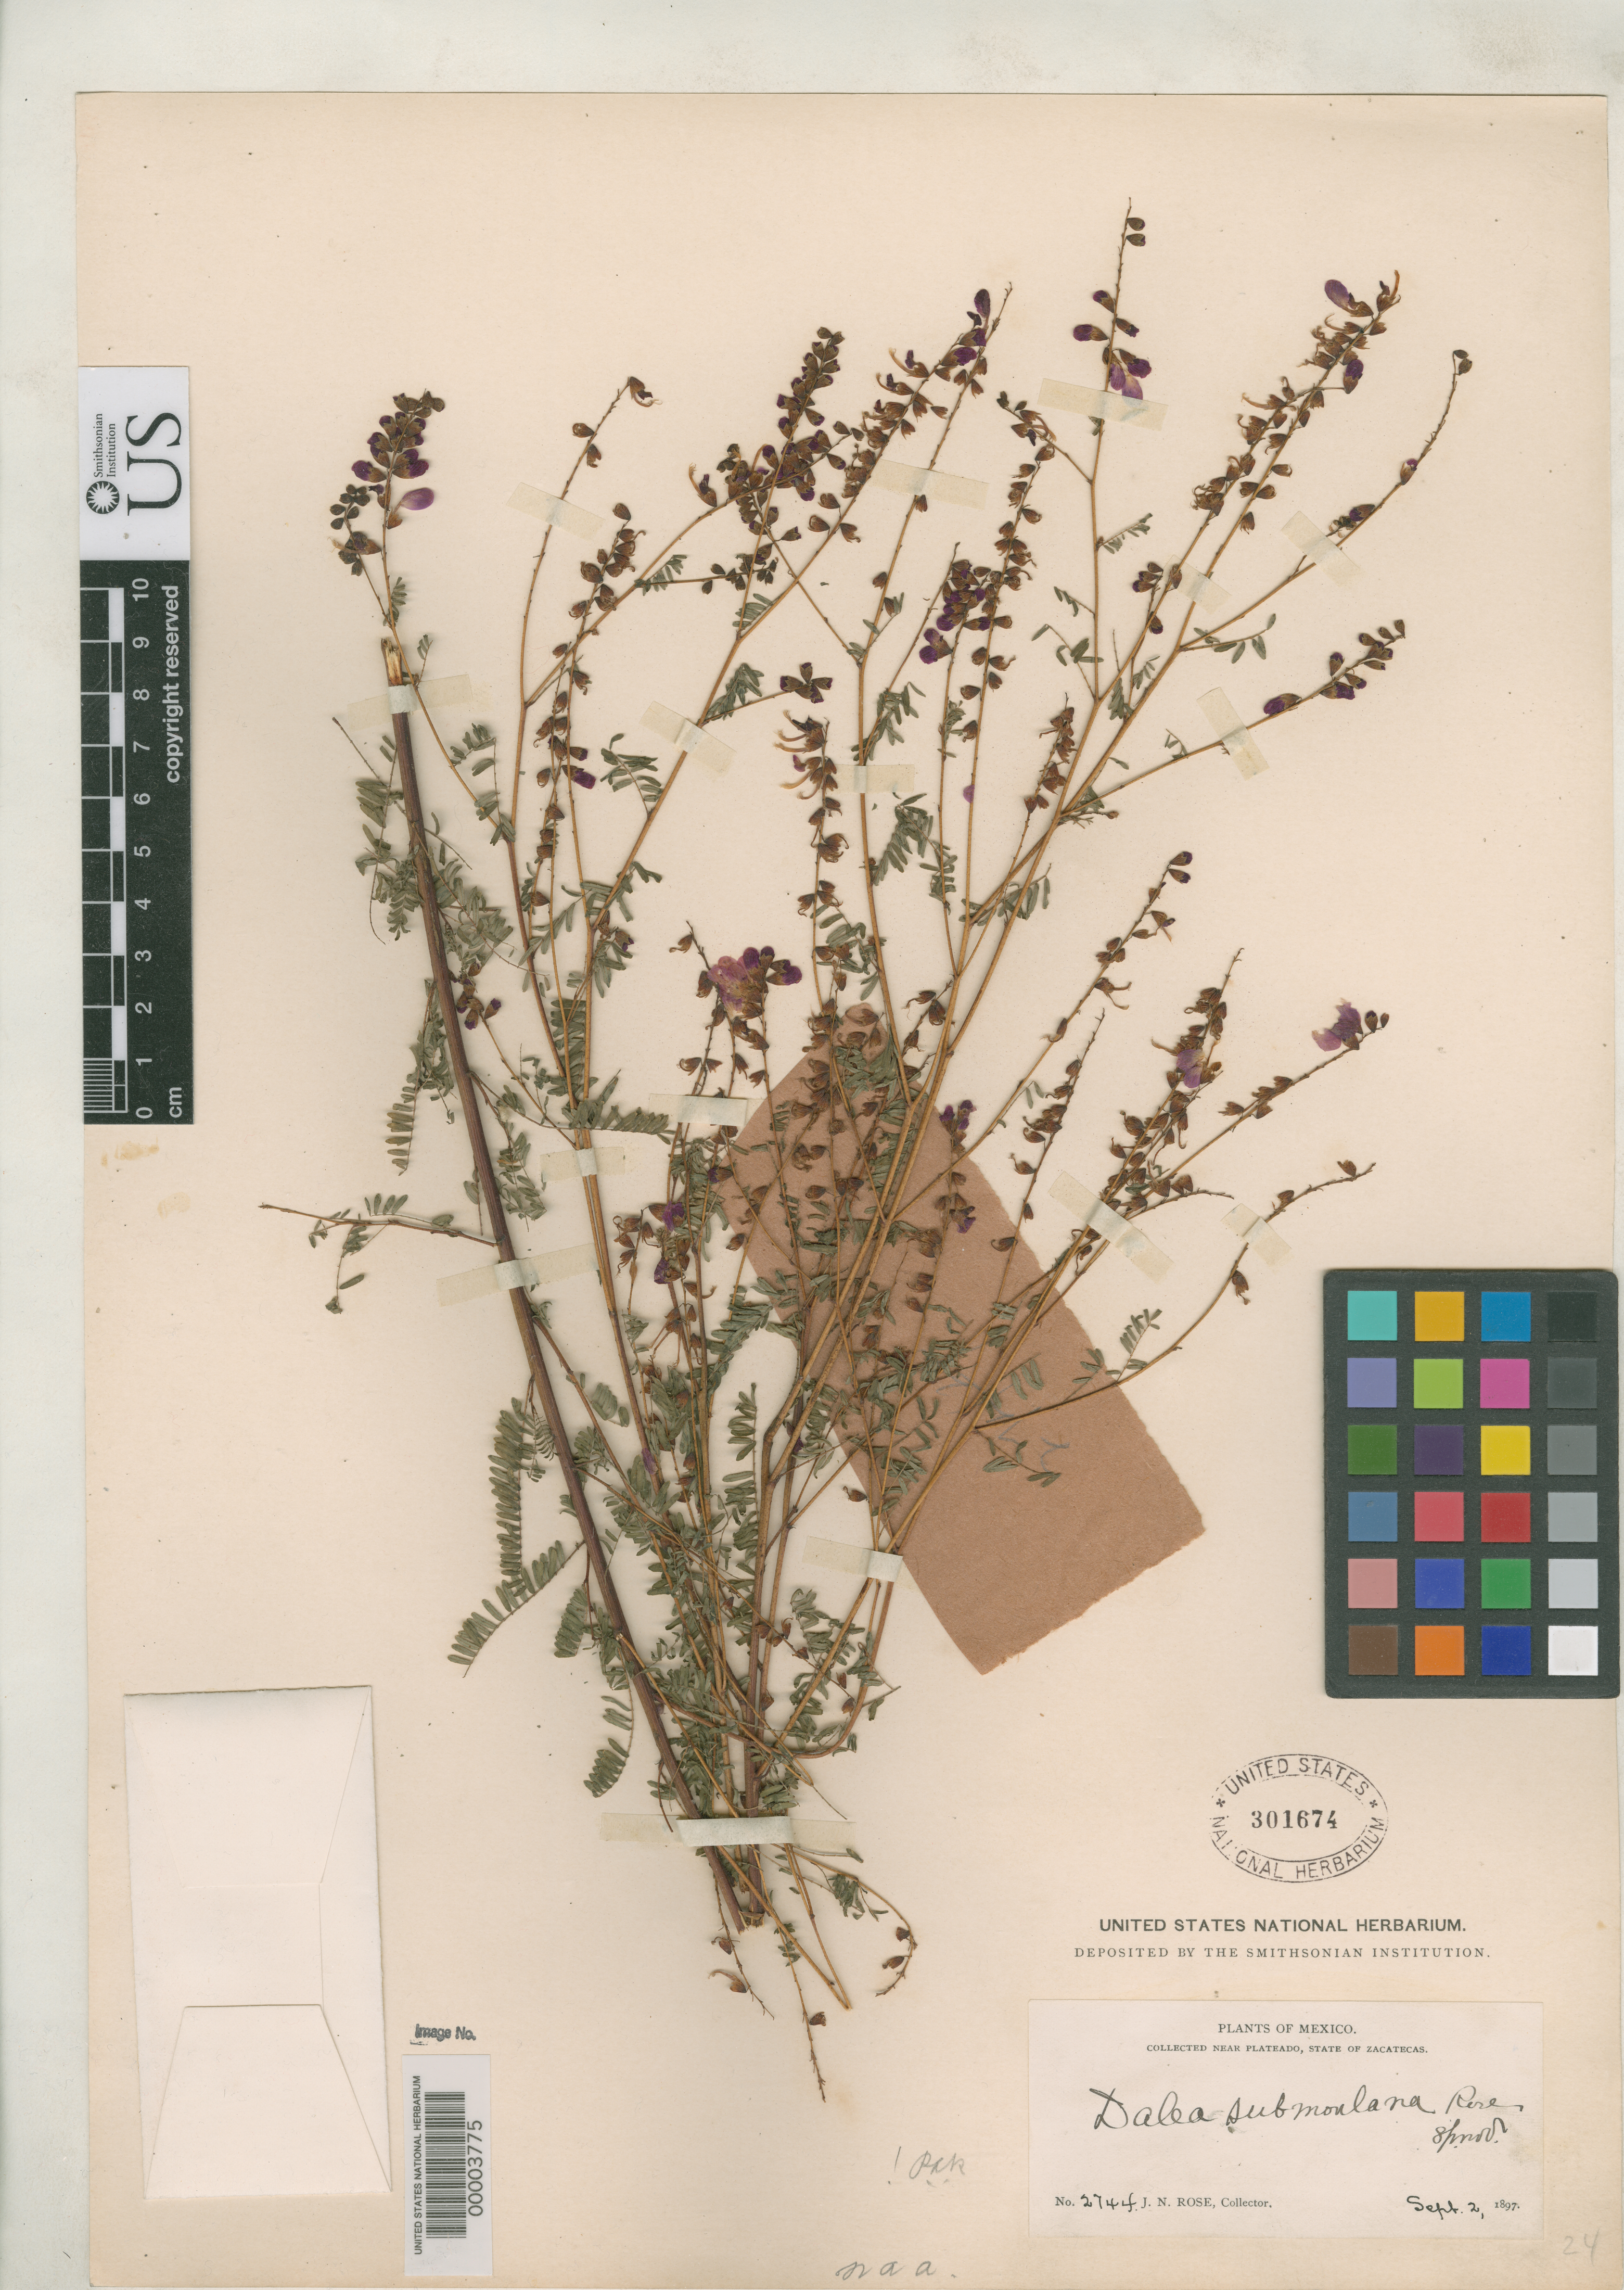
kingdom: Plantae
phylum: Tracheophyta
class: Magnoliopsida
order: Fabales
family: Fabaceae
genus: Parosela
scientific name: Parosela submontana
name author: Rose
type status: Holotype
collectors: J. N. Rose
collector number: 2744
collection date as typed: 02 Sep 1897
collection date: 1897-09-02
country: Mexico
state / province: Zacatecas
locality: Near Plateado.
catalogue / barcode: US 301674